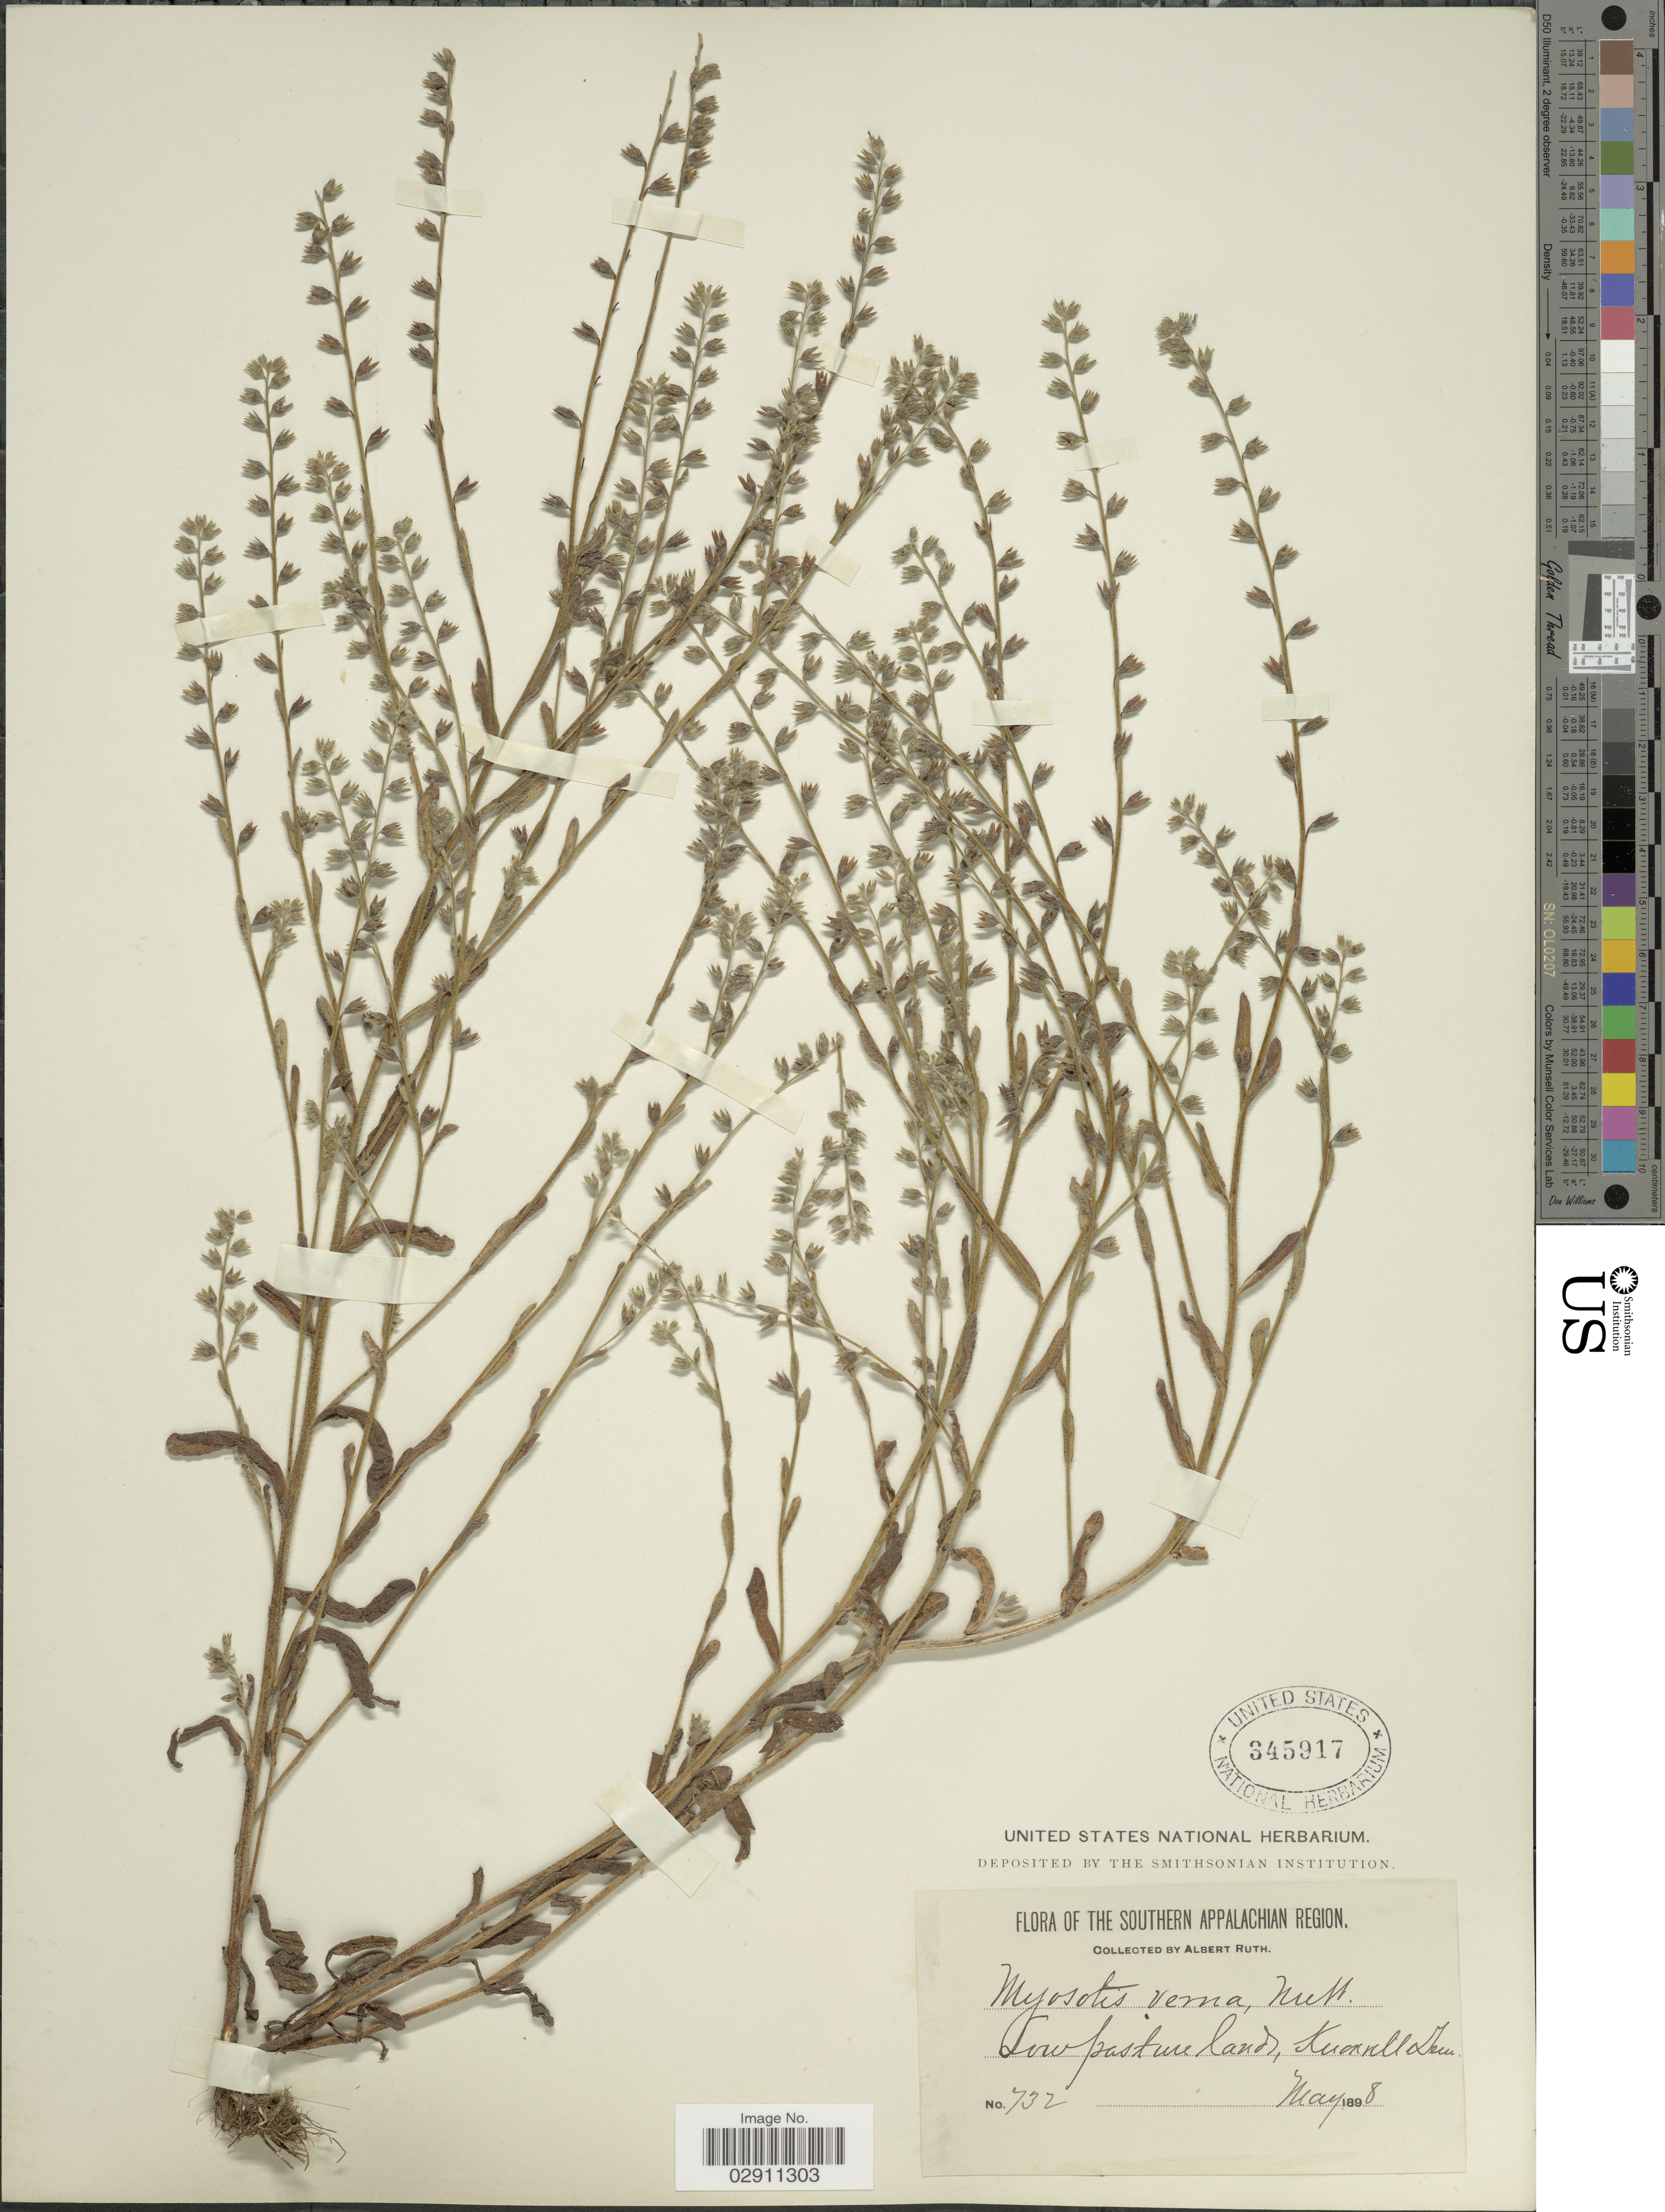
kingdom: Plantae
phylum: Tracheophyta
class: Magnoliopsida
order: Boraginales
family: Boraginaceae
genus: Myosotis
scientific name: Myosotis verna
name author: Nutt.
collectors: A. Ruth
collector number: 732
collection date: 1898-05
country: United States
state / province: Tennessee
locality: The Southern Appalachian Region, Knoxville.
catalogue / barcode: US 345917